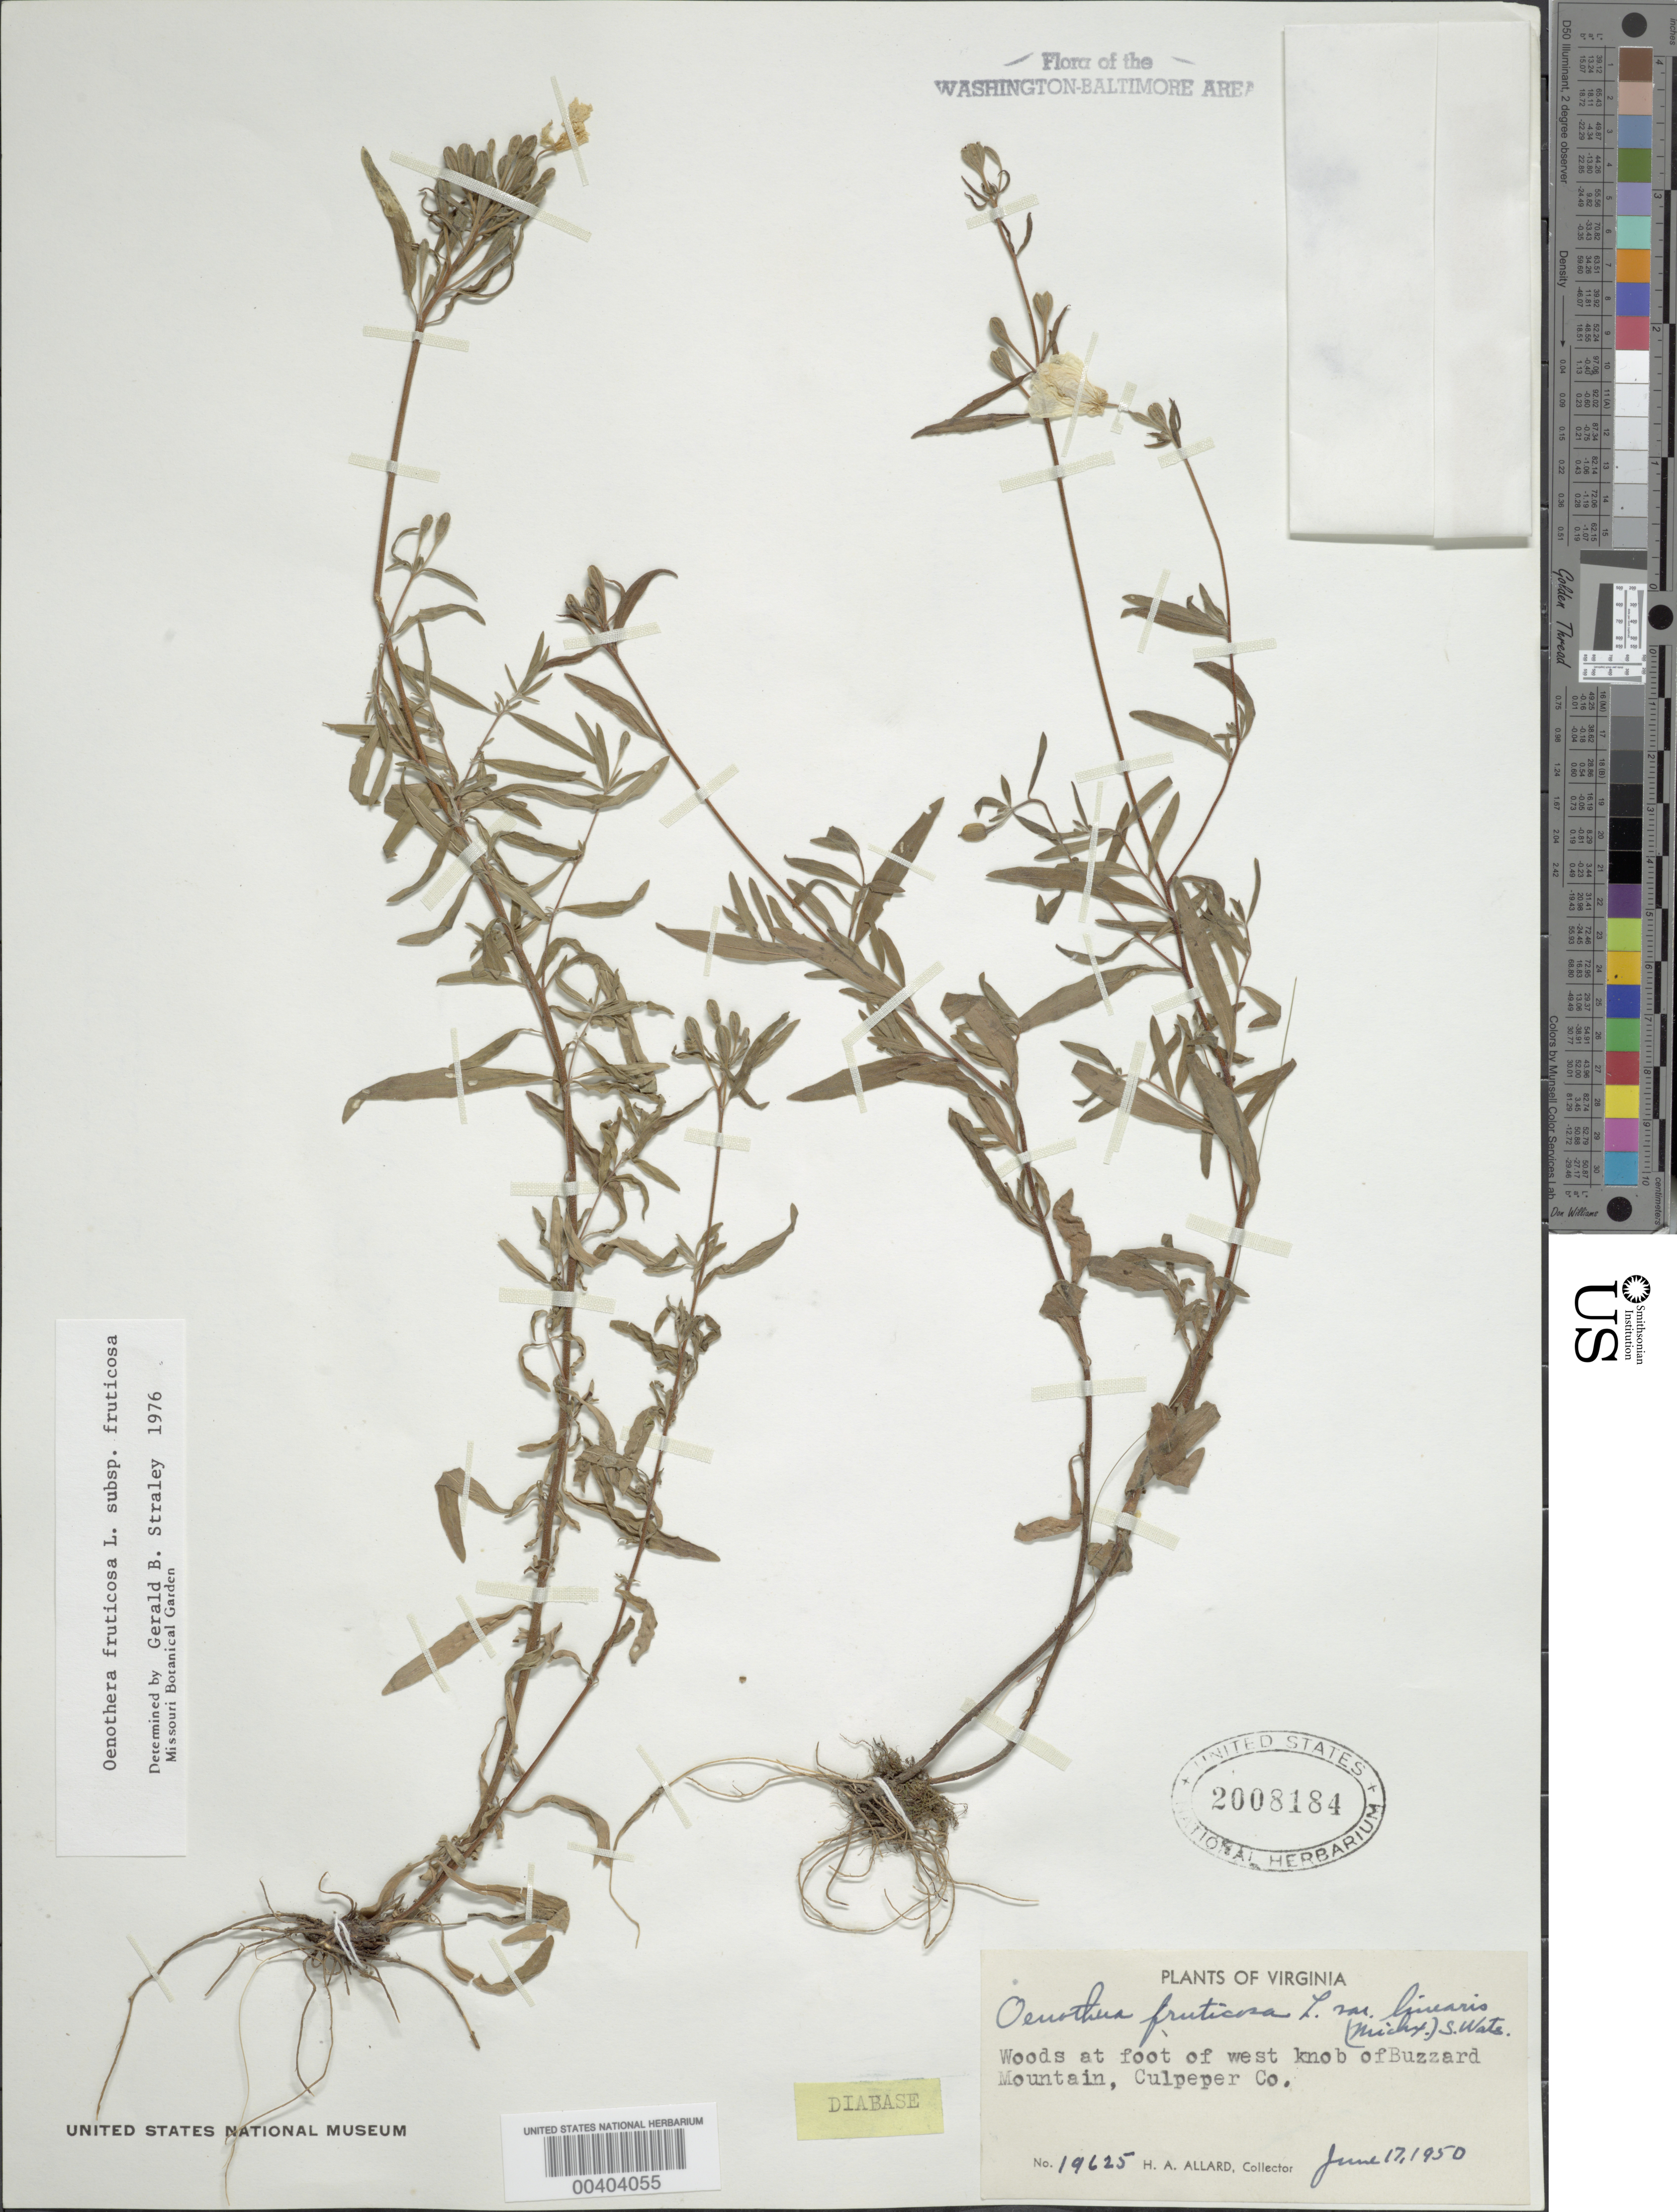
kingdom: Plantae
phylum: Tracheophyta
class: Magnoliopsida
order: Myrtales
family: Onagraceae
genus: Oenothera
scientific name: Oenothera fruticosa subsp. fruticosa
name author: L.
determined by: Straley, G. B.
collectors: H. A. Allard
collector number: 19625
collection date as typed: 17 Jun 1950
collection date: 1950-06-17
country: United States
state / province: Virginia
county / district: Culpeper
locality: Foot of W Knob of Buzzard Mountain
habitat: Woods, diabase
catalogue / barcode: US 2008184